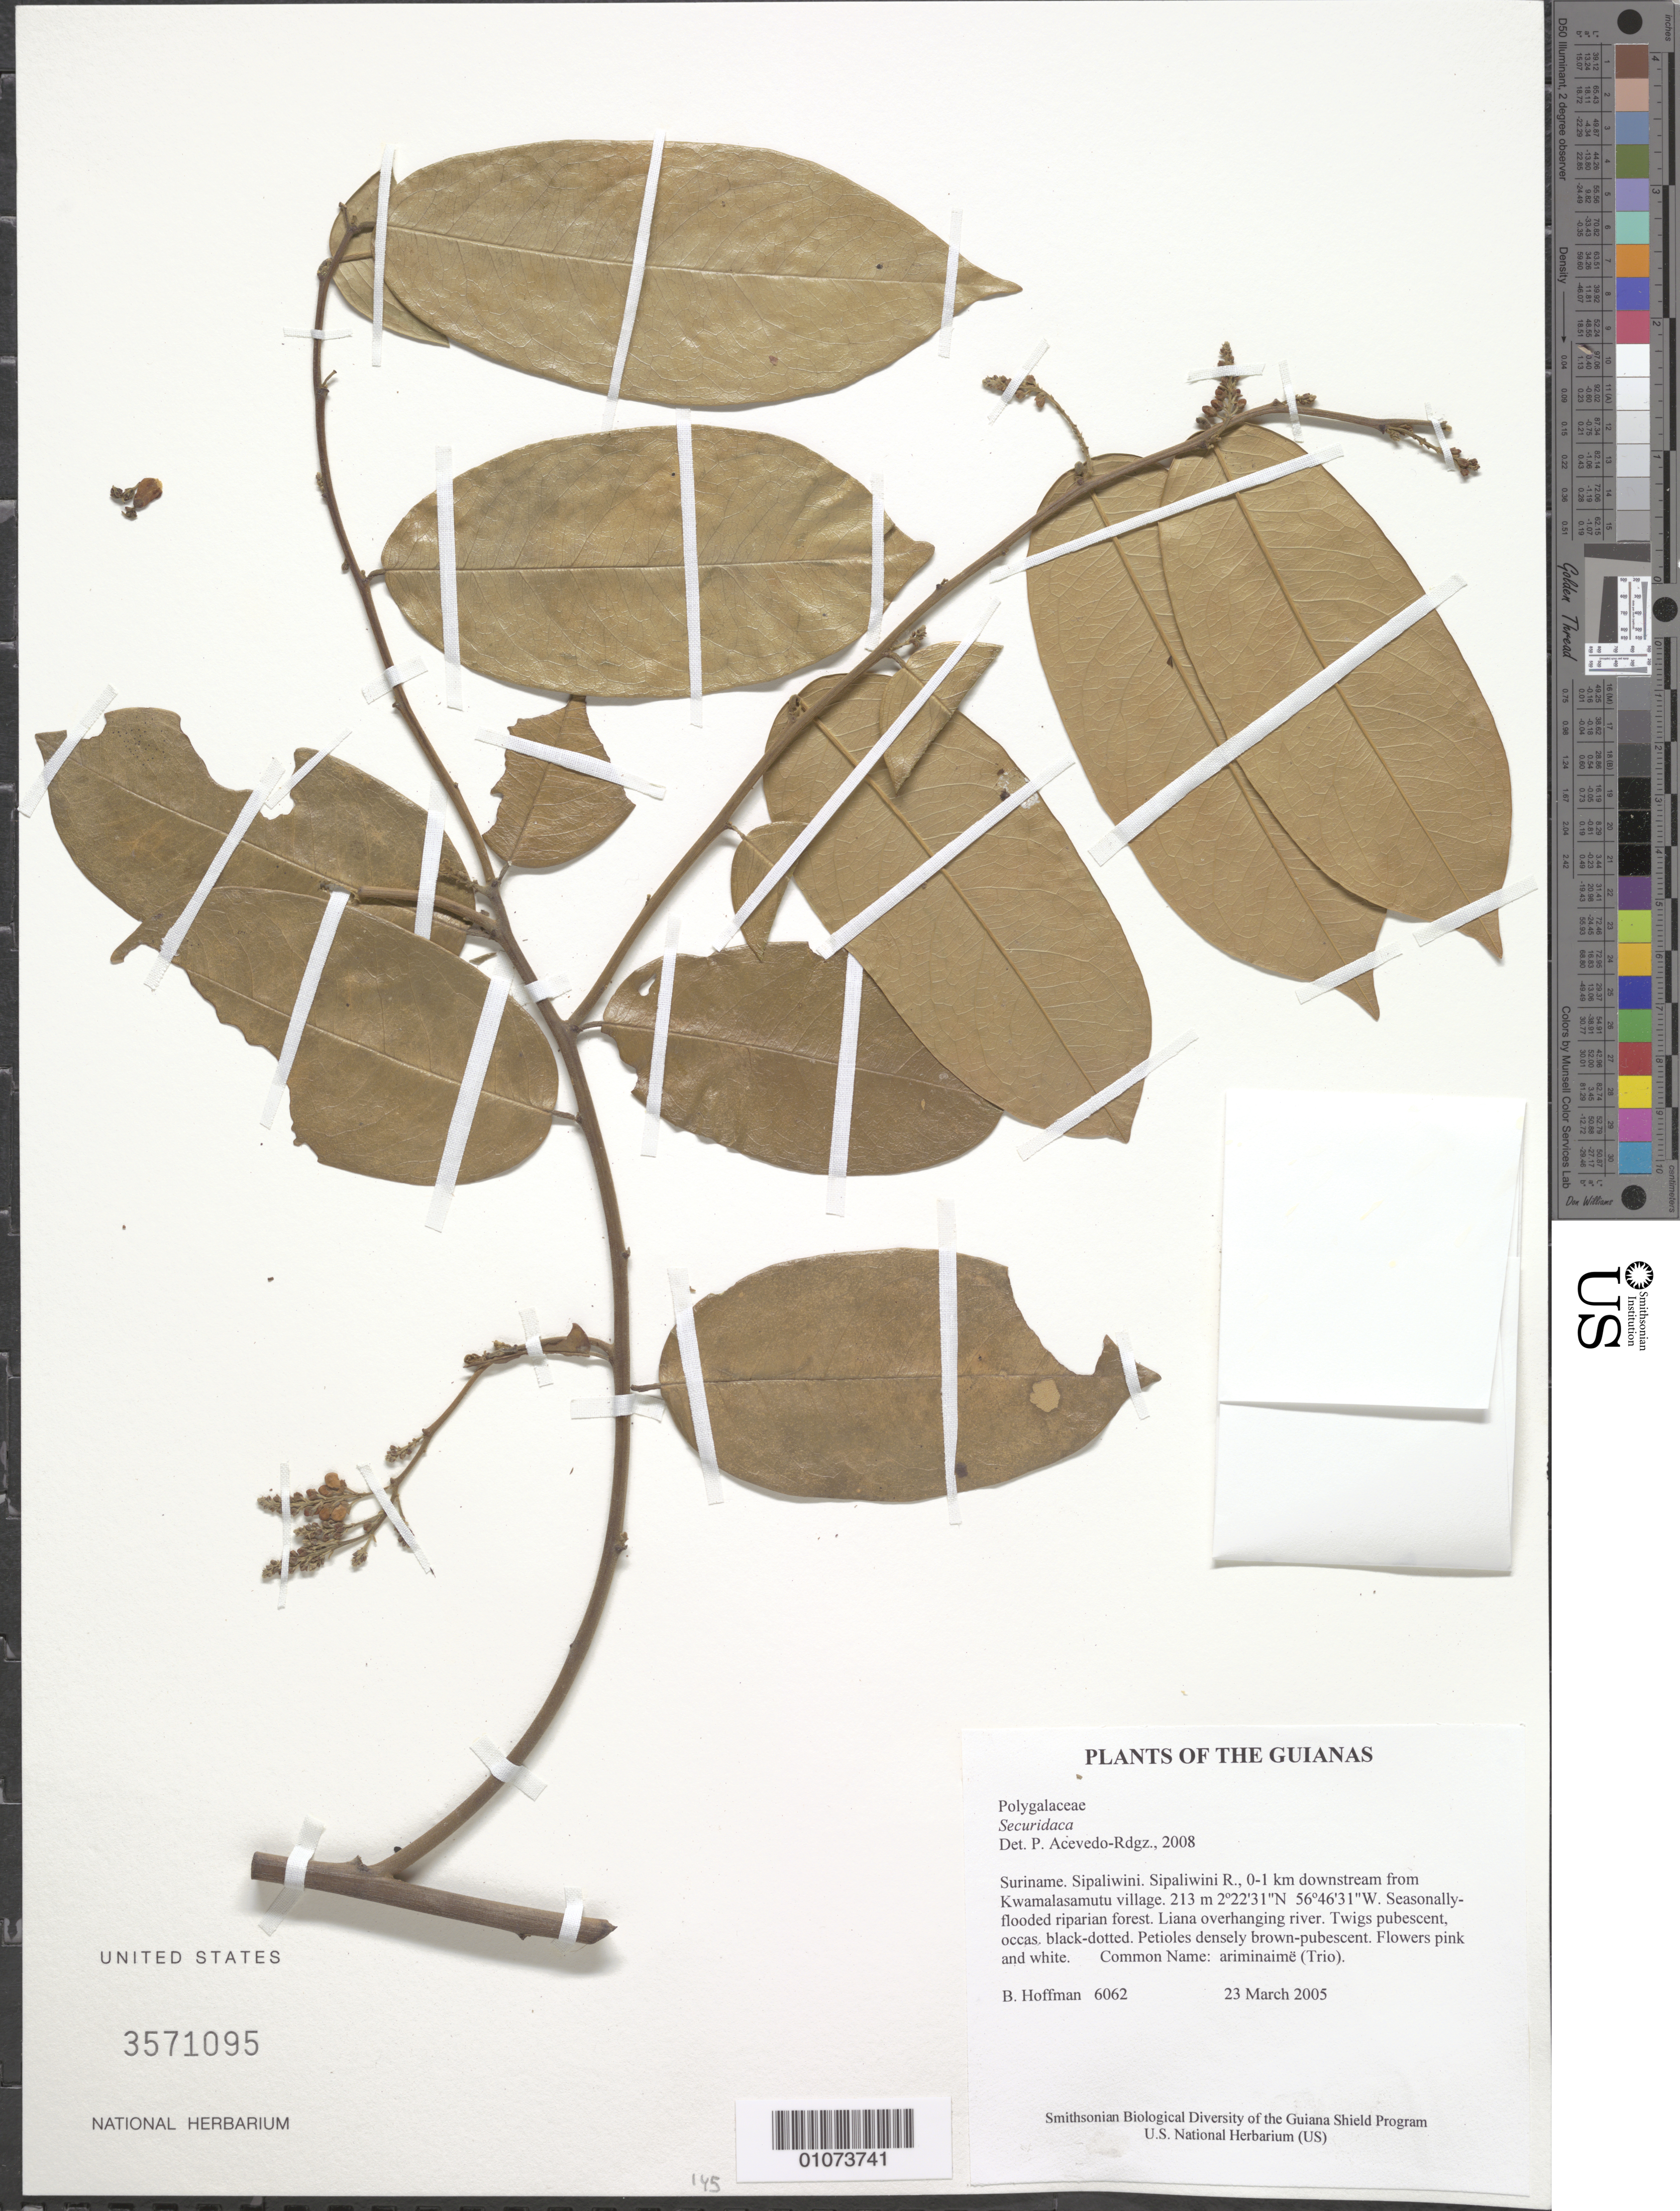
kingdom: Plantae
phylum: Tracheophyta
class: Magnoliopsida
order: Fabales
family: Polygalaceae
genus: Securidaca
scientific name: Securidaca sp.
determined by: Acevedo-Rodríguez, P., (BOT), Smithsonian Institution - National Museum of Natural History (UNITED STATES)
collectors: B. Hoffman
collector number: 6062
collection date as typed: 23 March 2005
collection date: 2005-03-23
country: Suriname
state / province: Sipaliwini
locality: Sipaliwini R., 0-1 km downstream from Kwamalasamutu village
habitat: Seasonally-flooded riparian forest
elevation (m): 213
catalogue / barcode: US 3571095